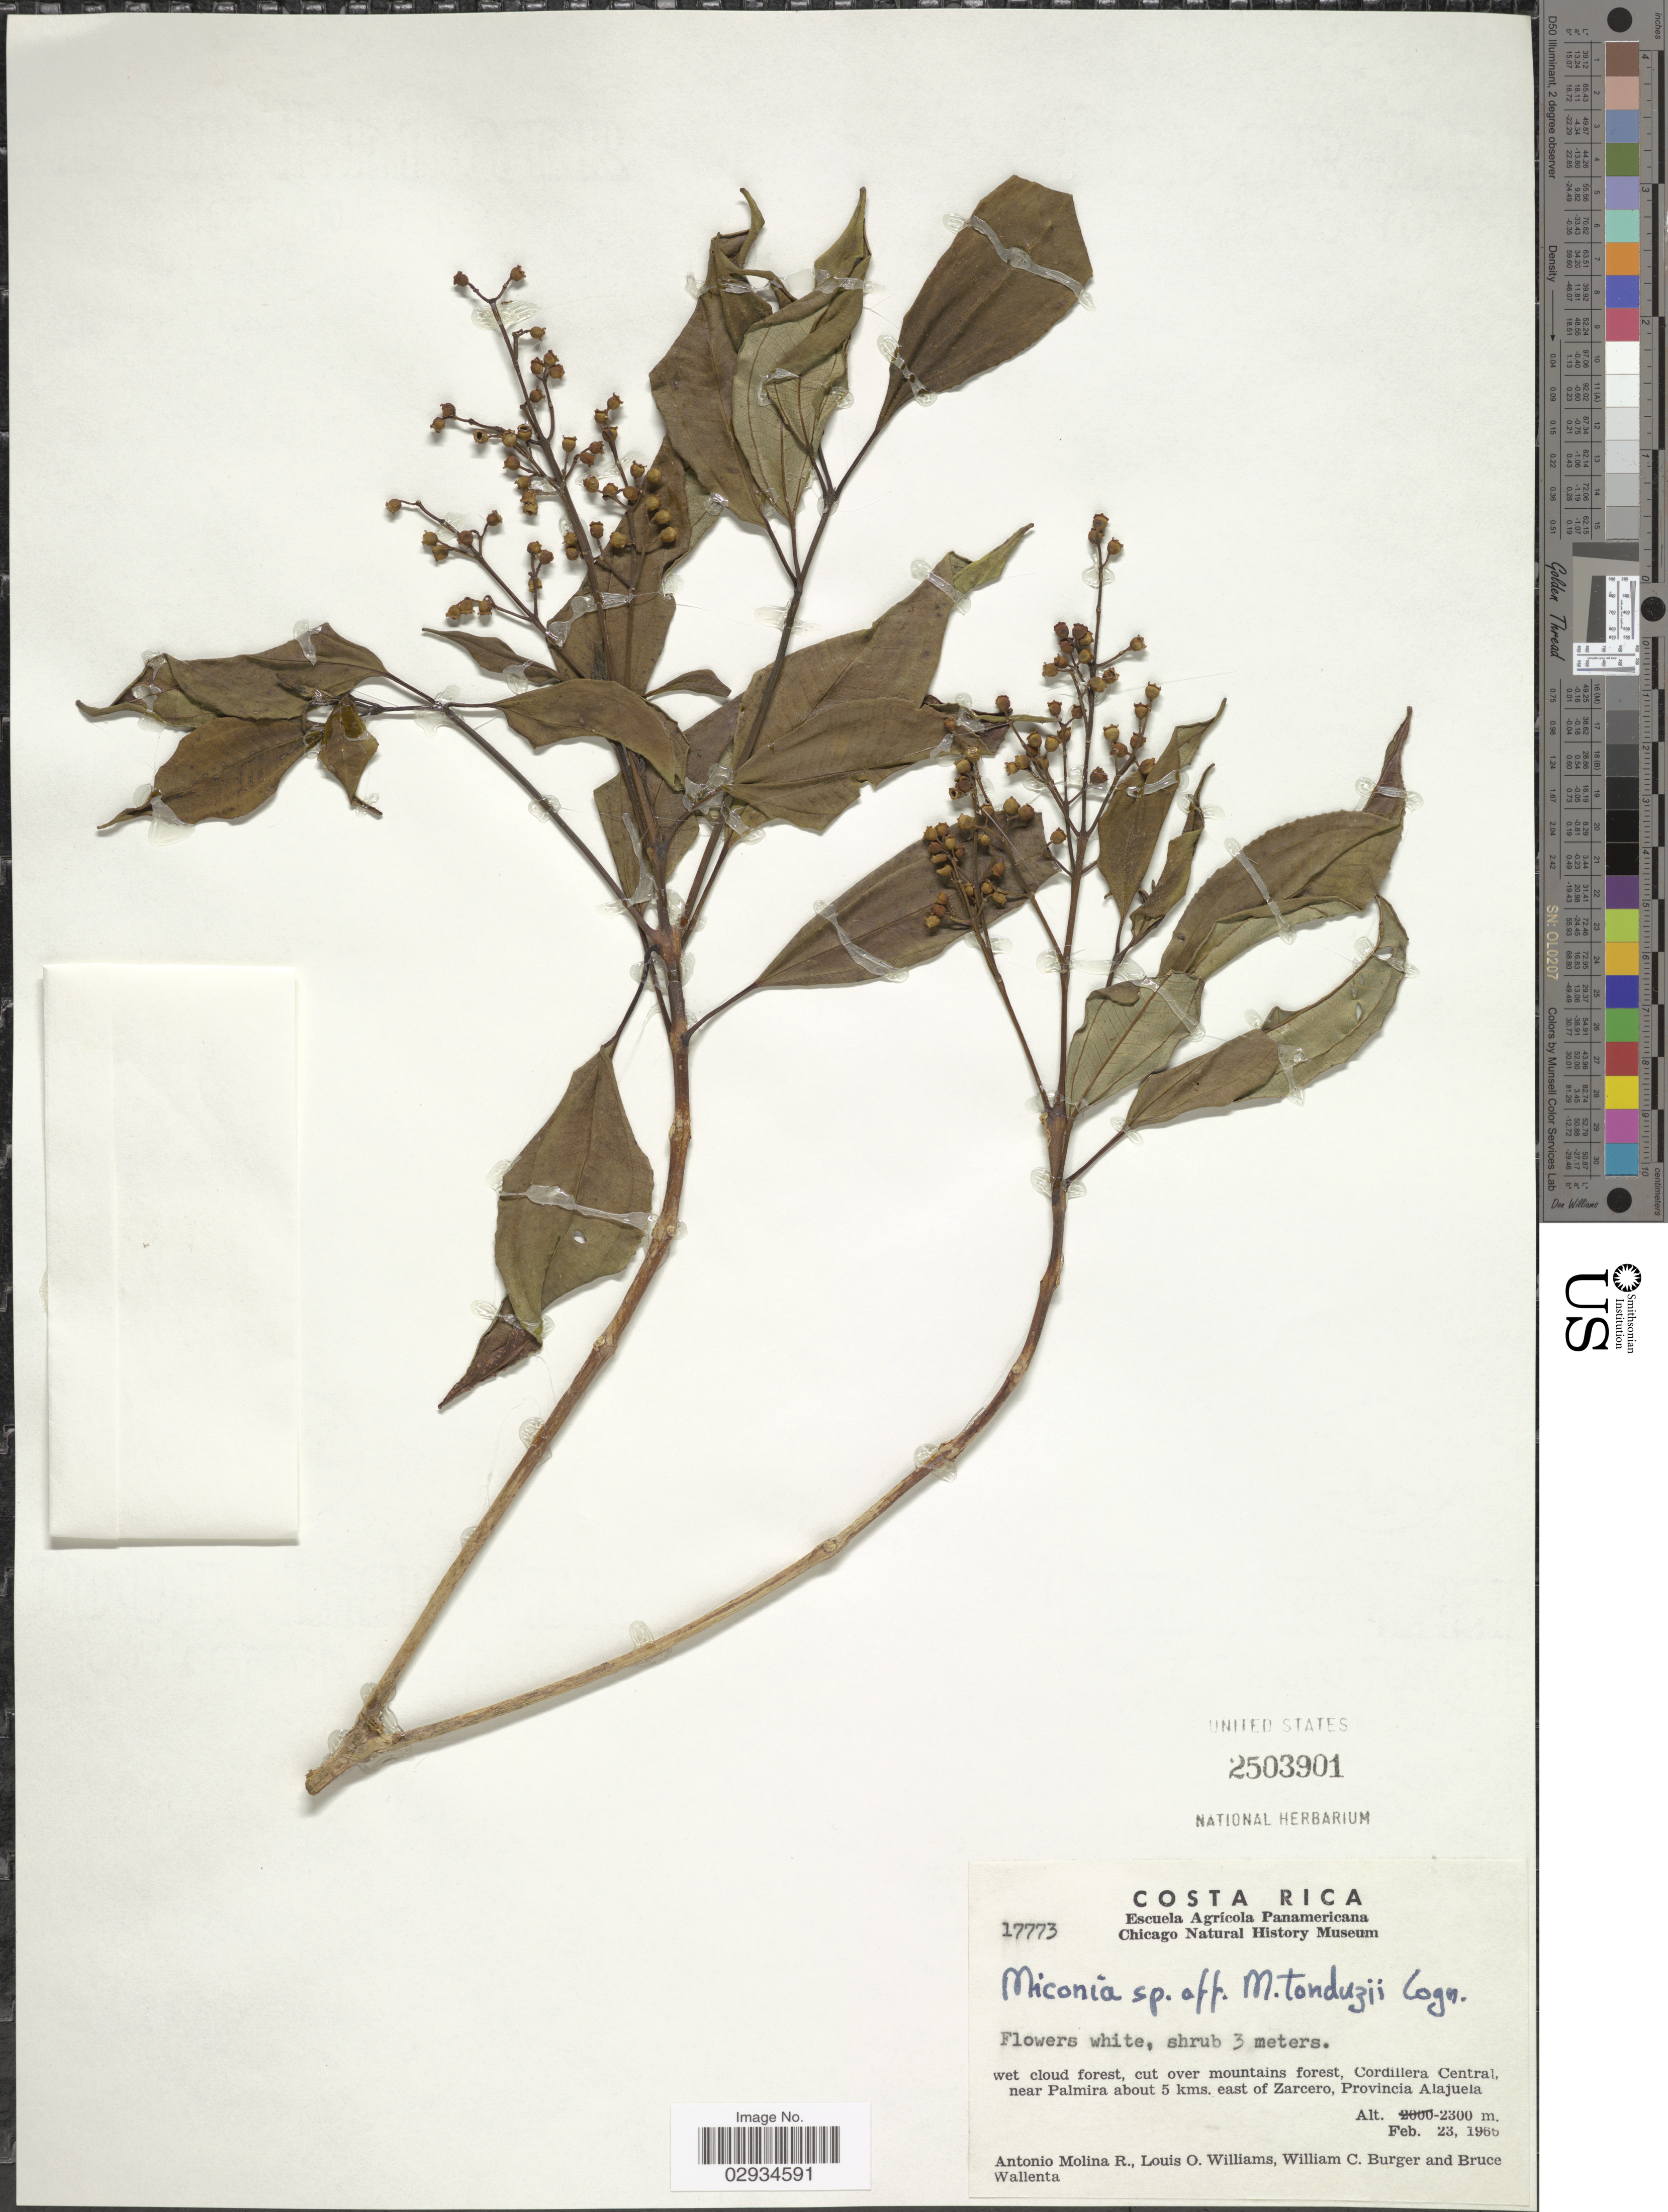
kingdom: Plantae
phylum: Tracheophyta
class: Magnoliopsida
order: Myrtales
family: Melastomataceae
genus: Miconia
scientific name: Miconia tonduzii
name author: Cogn. in A. DC.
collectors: A. Molina R., L. O. Williams, W. Burger & B. Wallenta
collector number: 17773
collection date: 1965-02-23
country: Costa Rica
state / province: Alajuela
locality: Wet cloud forest, cut over mountains forest, Cordillera Central, near Palmira about 5 kms. east of Zarcero.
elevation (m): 2300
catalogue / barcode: US 2503901